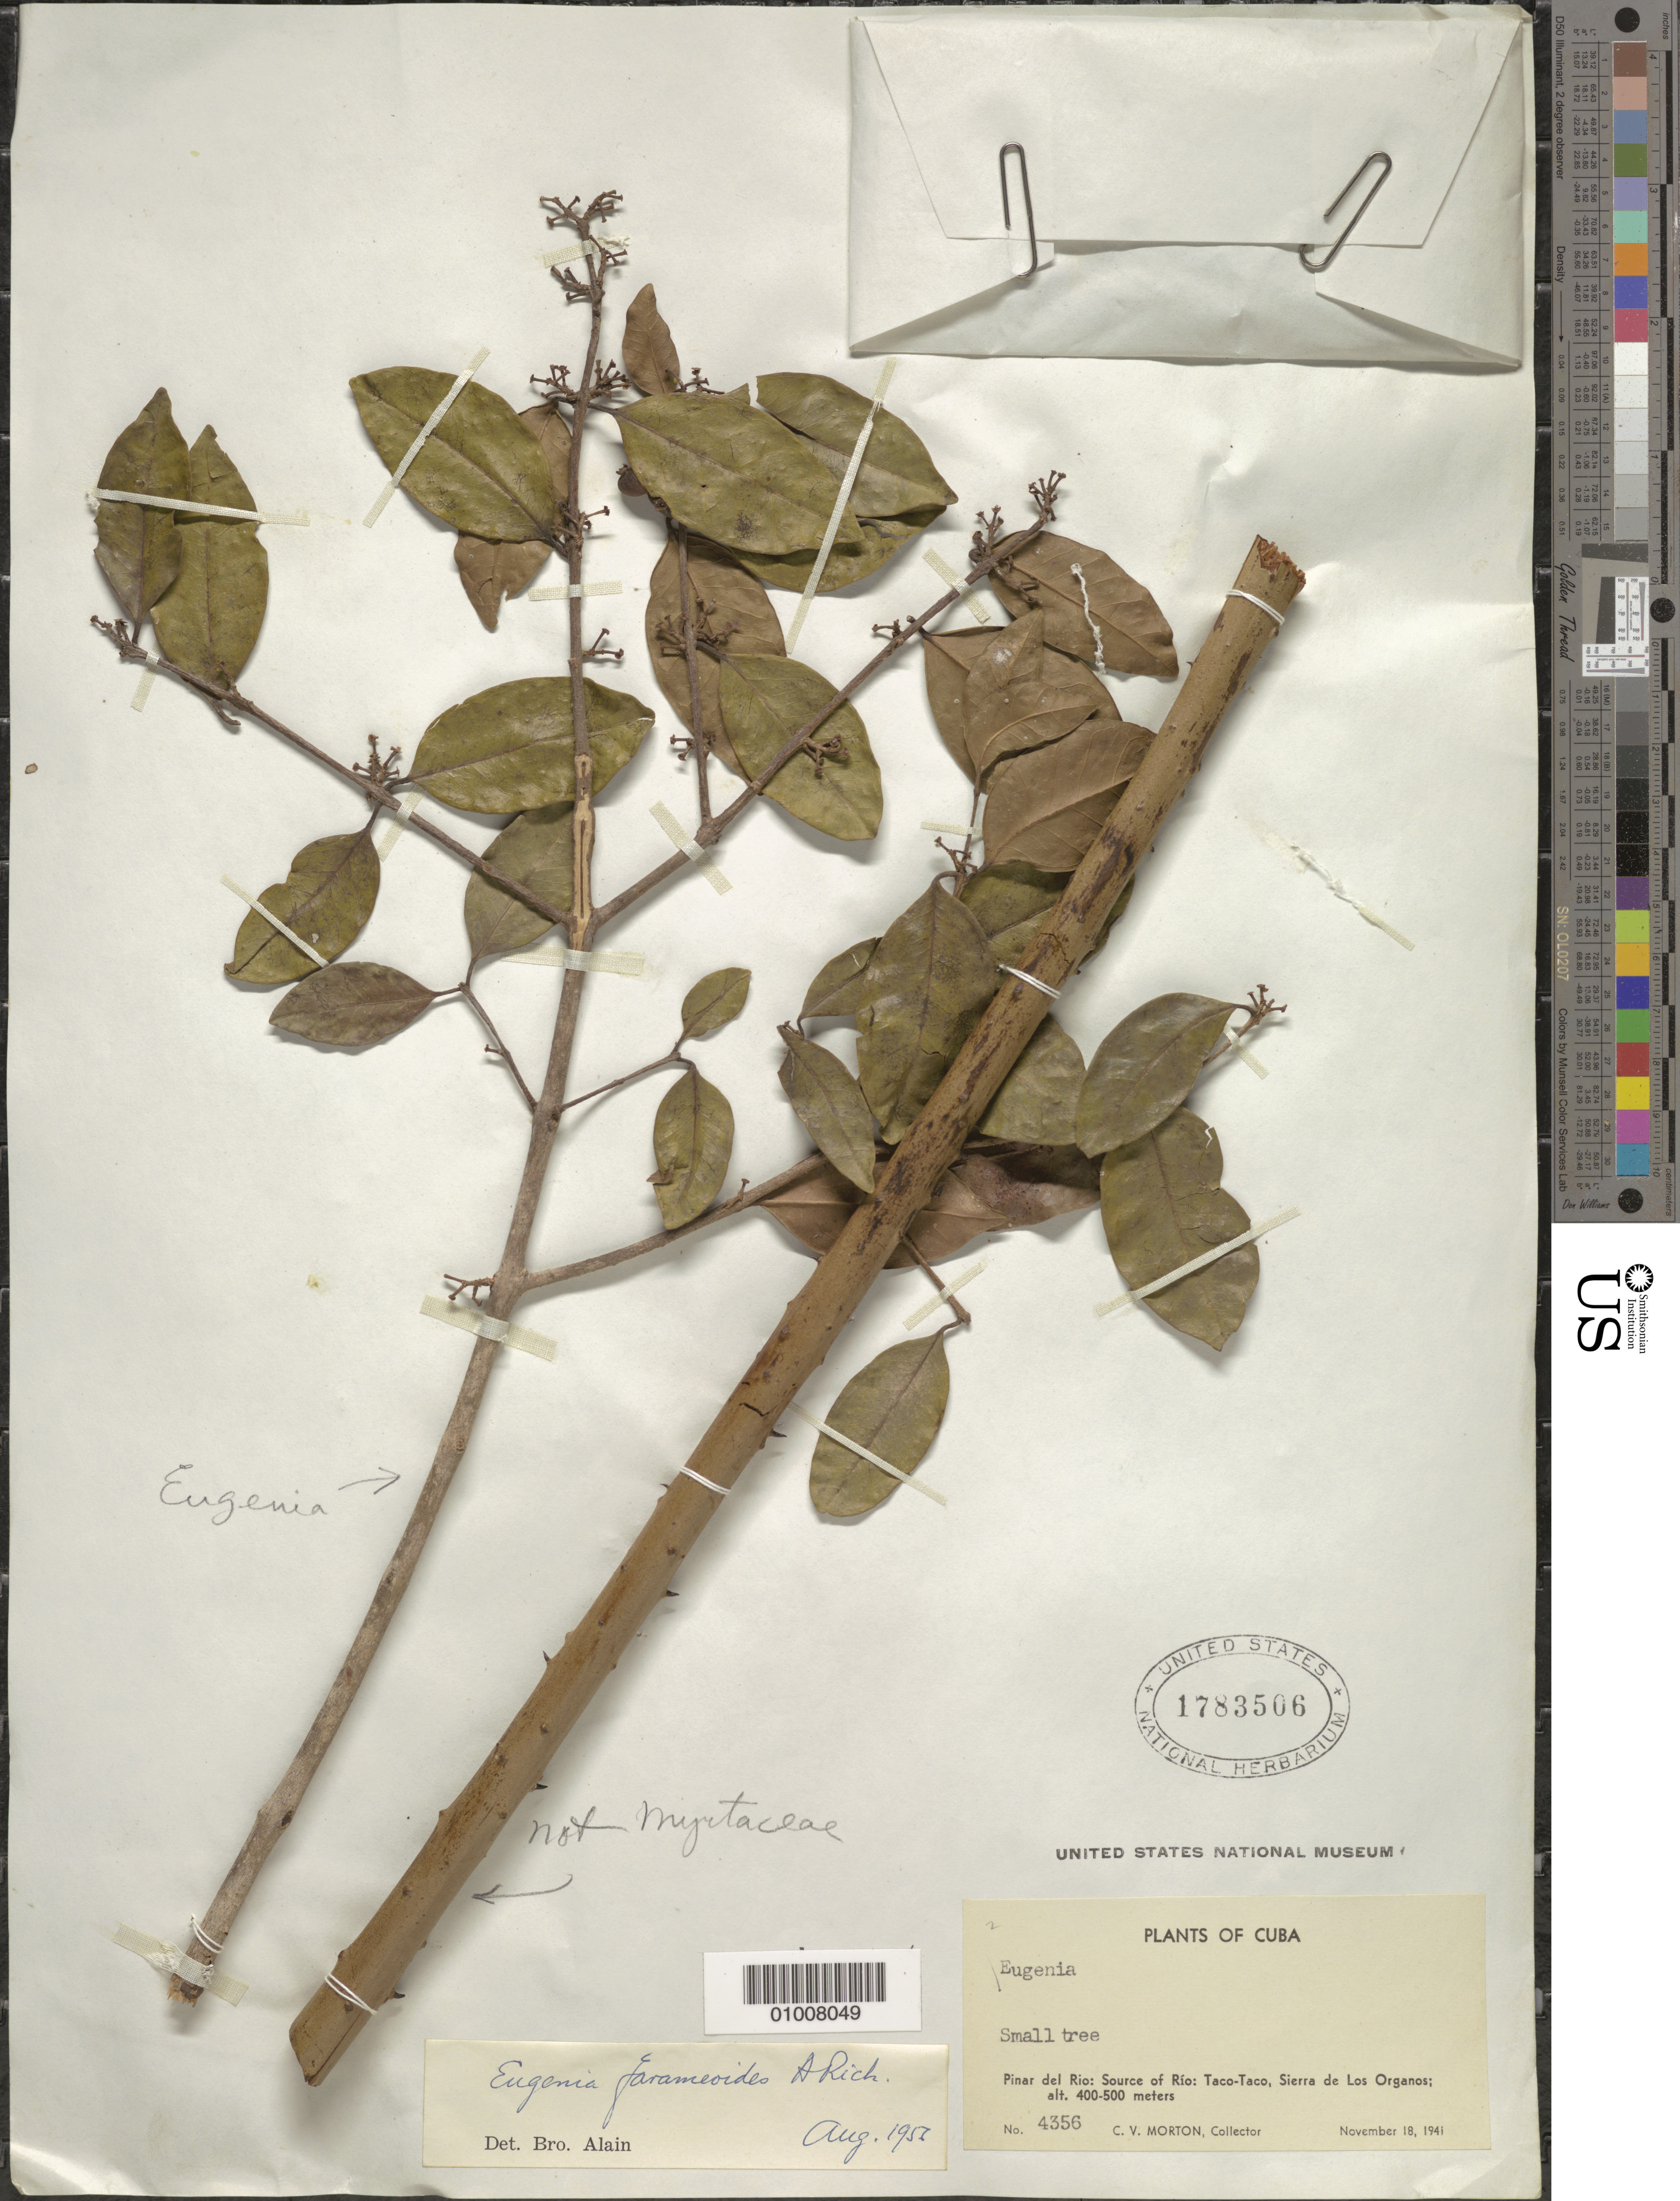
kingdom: Plantae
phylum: Tracheophyta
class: Magnoliopsida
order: Myrtales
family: Myrtaceae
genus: Eugenia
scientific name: Eugenia farameoides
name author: A. Rich.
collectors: C. V. Morton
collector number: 4356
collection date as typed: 18 Nov 1941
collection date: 1941-11-18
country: Cuba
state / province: Pinar del Rio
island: Cuba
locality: Pinar del Río: Source of Río: Taco-Taco, Sierra de Los Organos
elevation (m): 400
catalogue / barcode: US 1783506